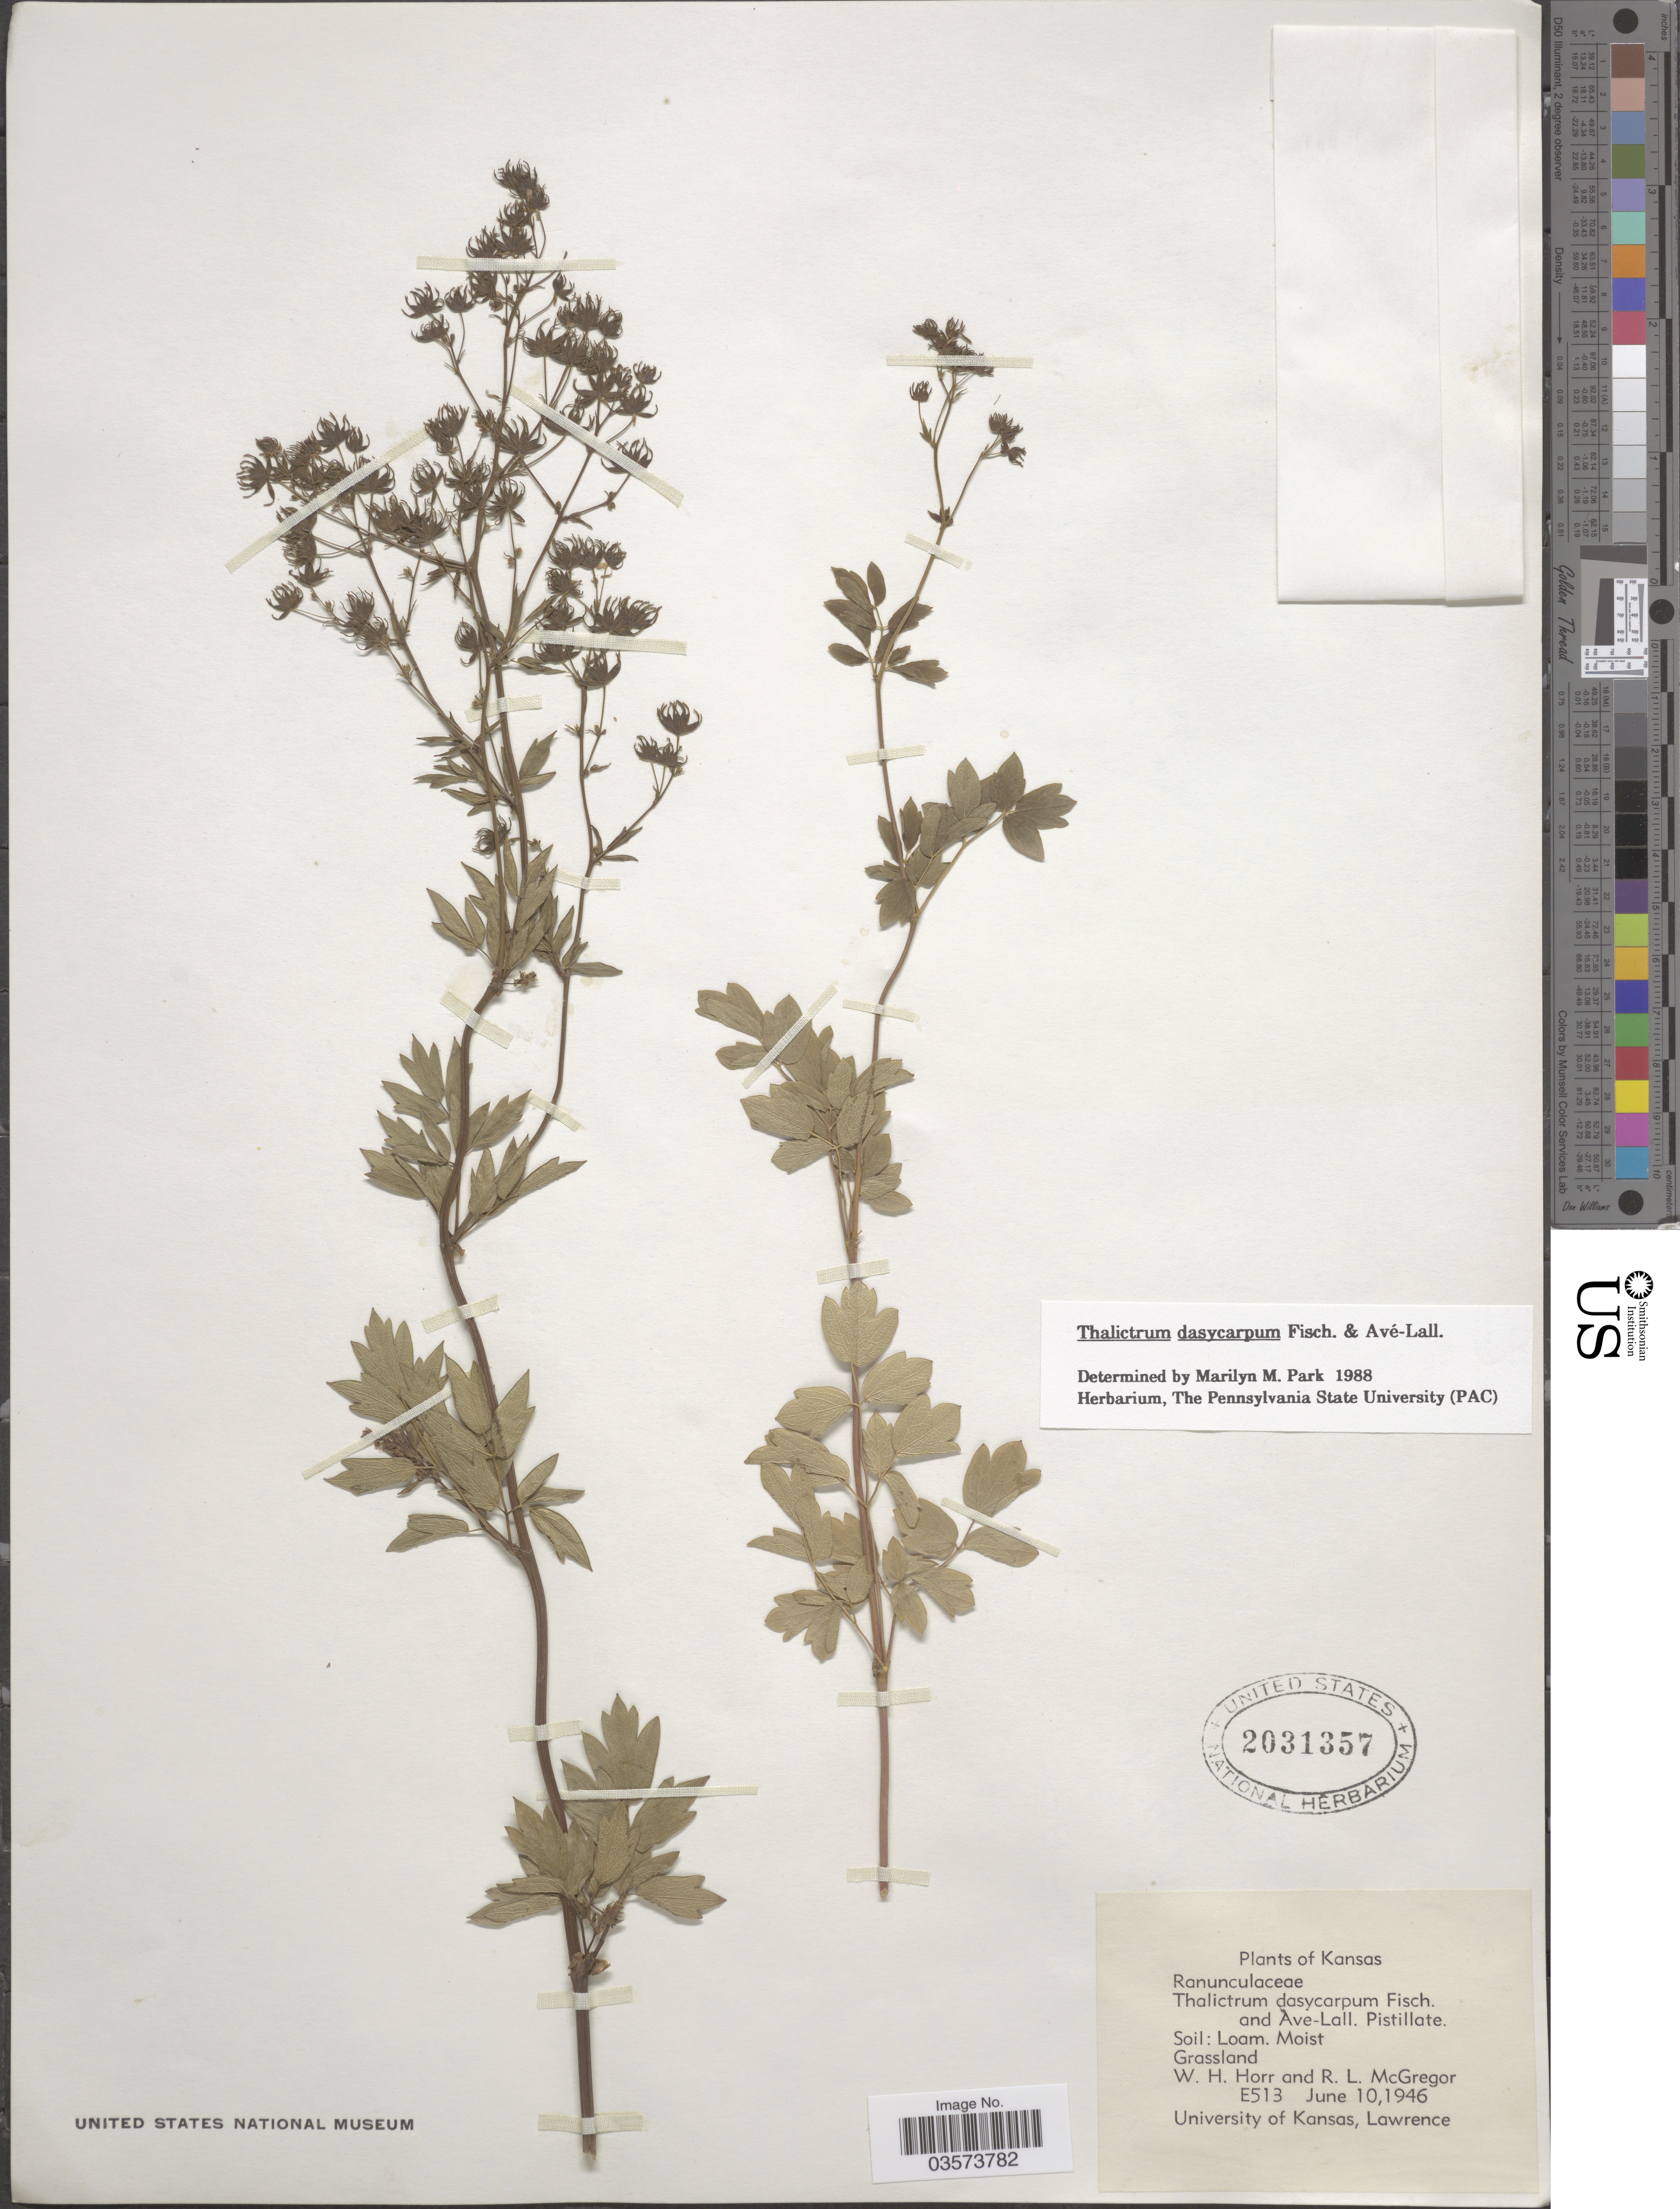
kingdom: Plantae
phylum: Tracheophyta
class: Magnoliopsida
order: Ranunculales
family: Ranunculaceae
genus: Thalictrum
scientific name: Thalictrum dasycarpum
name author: Fisch. & Avé-Lall.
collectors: W. H. Horr & R. McGregor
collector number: E513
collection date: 1946-06-10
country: United States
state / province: Kansas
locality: Grassland.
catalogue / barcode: US 2031357